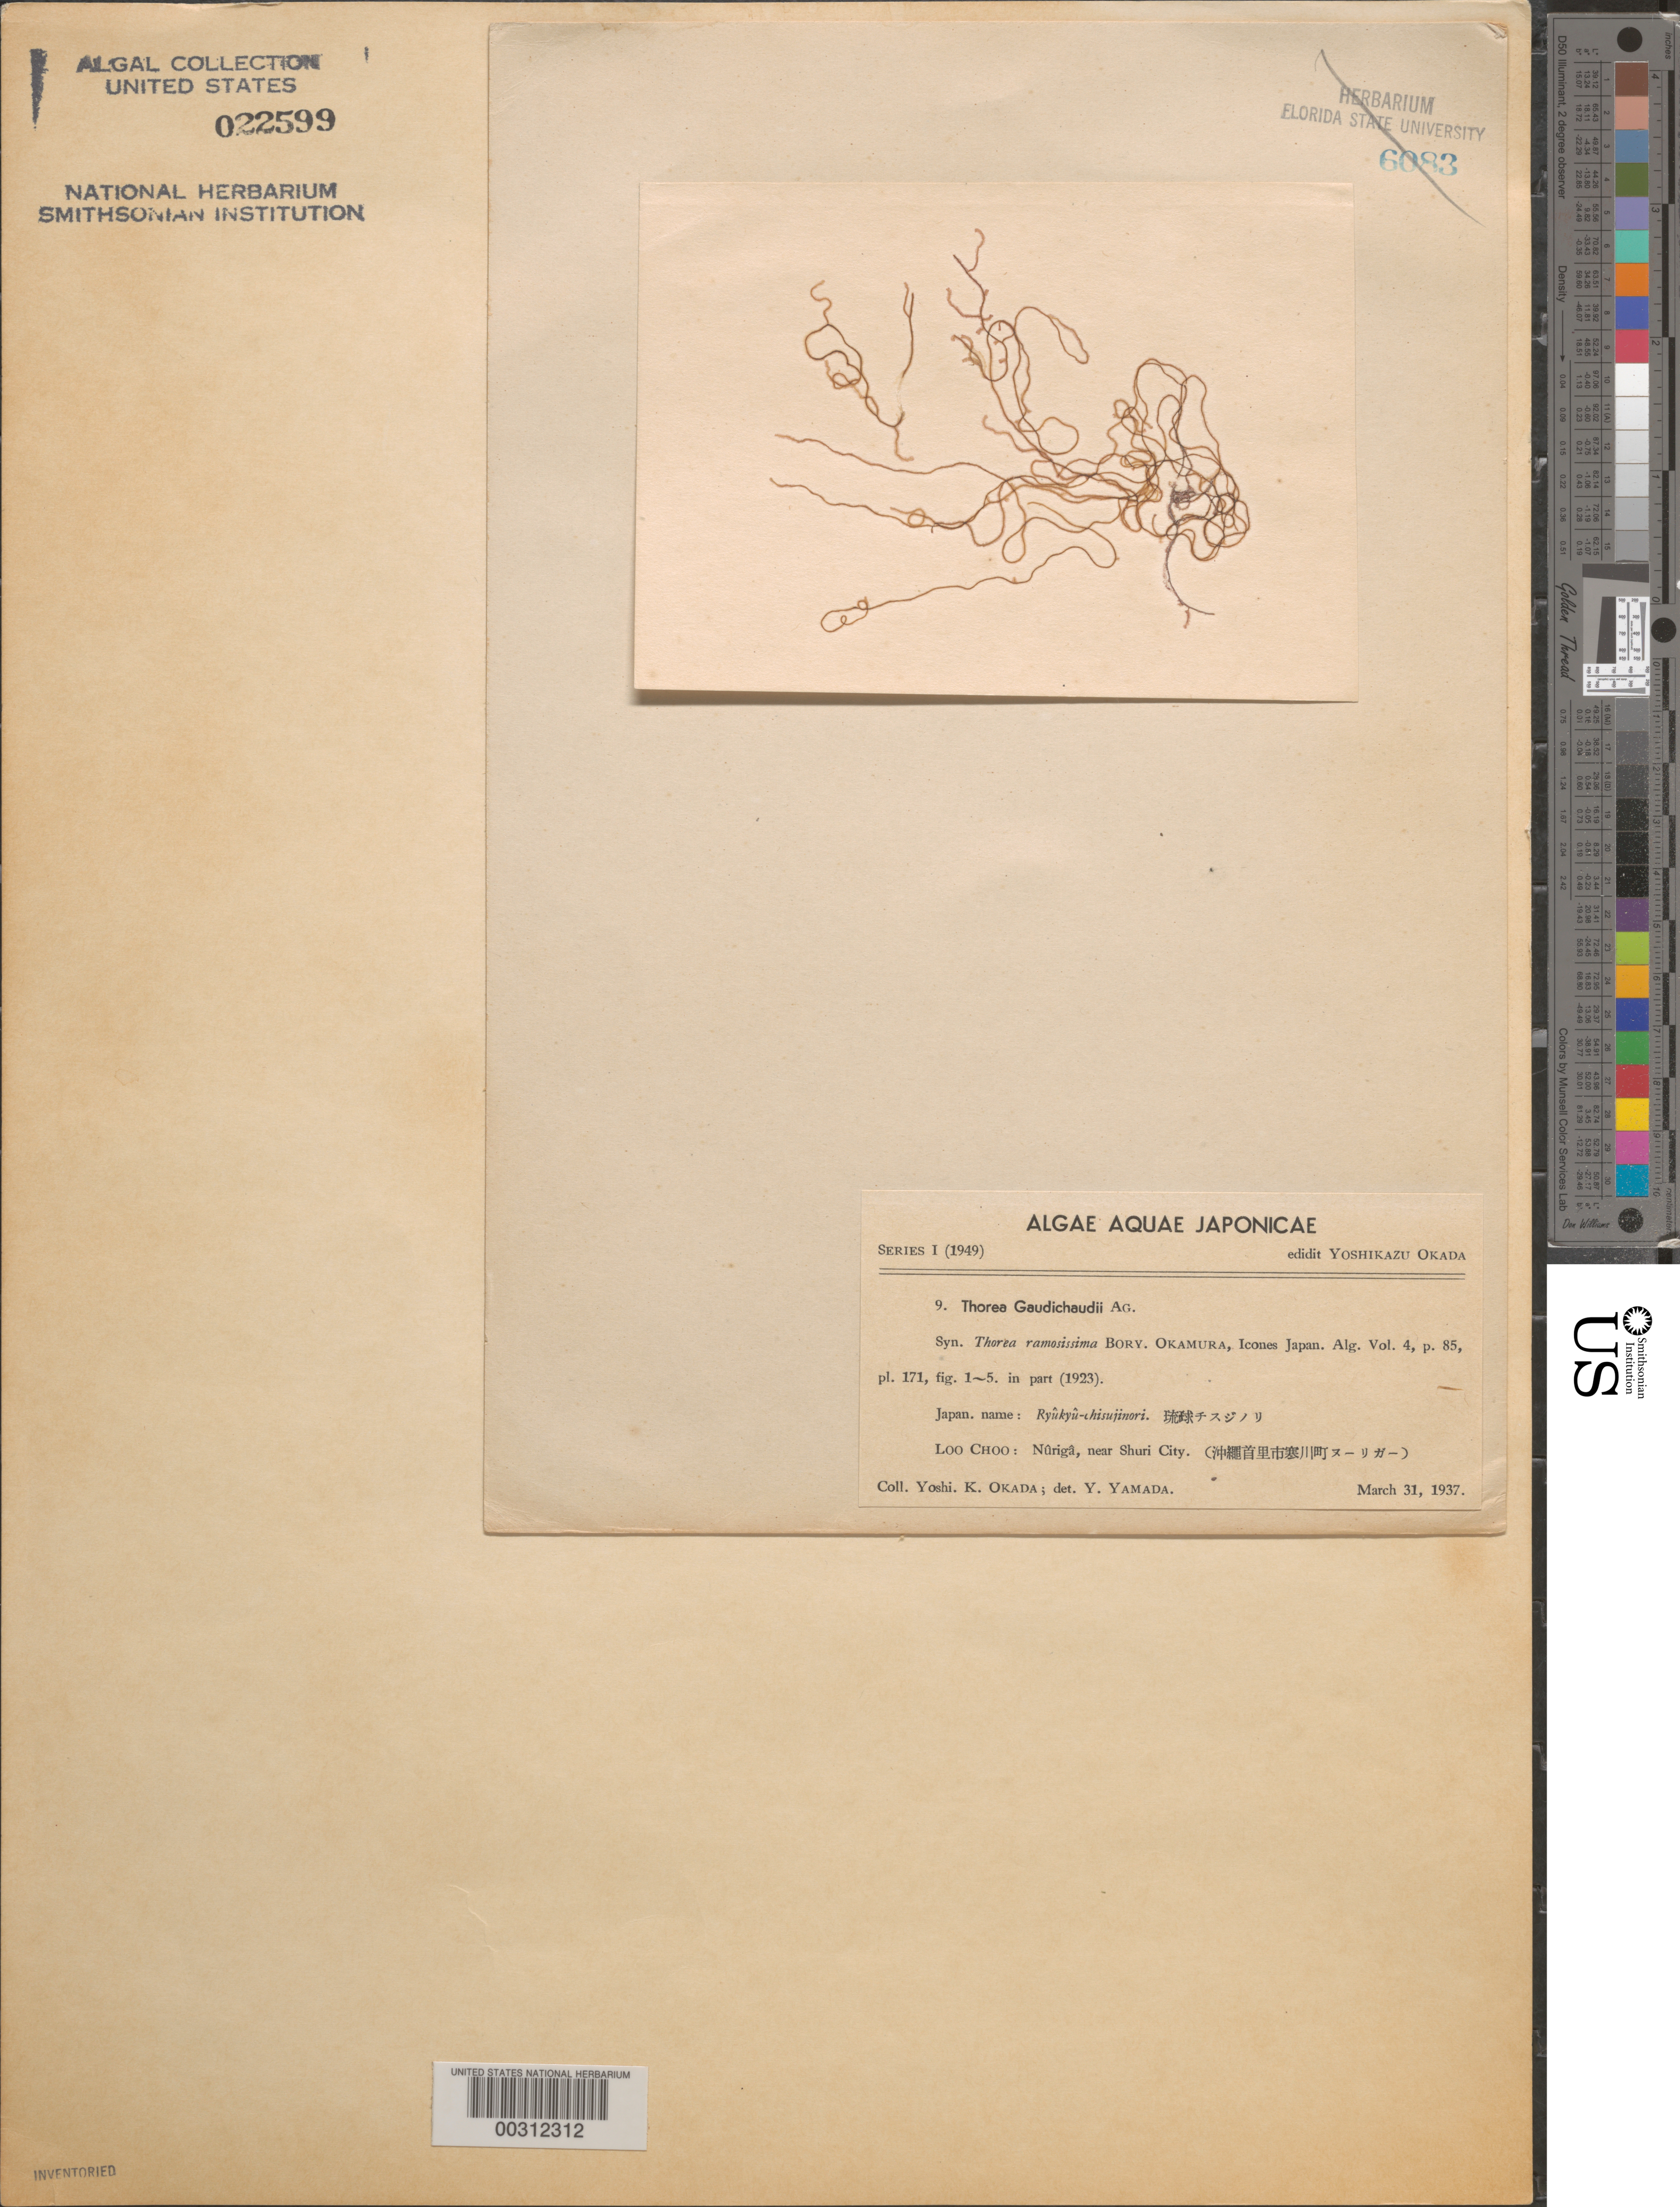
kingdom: Plantae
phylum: Rhodophyta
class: Florideophyceae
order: Thoreales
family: Thoreaceae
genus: Thorea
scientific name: Thorea gaudichaudii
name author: C. Agardh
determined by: Yamada, Yukio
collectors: Y. Okada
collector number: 9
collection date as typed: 31 Mar 1937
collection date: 1937-03-31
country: Japan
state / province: Okinawa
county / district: Ryukyu Shoto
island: Okinawa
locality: Nuriga, near Shuri City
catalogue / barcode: US 22599